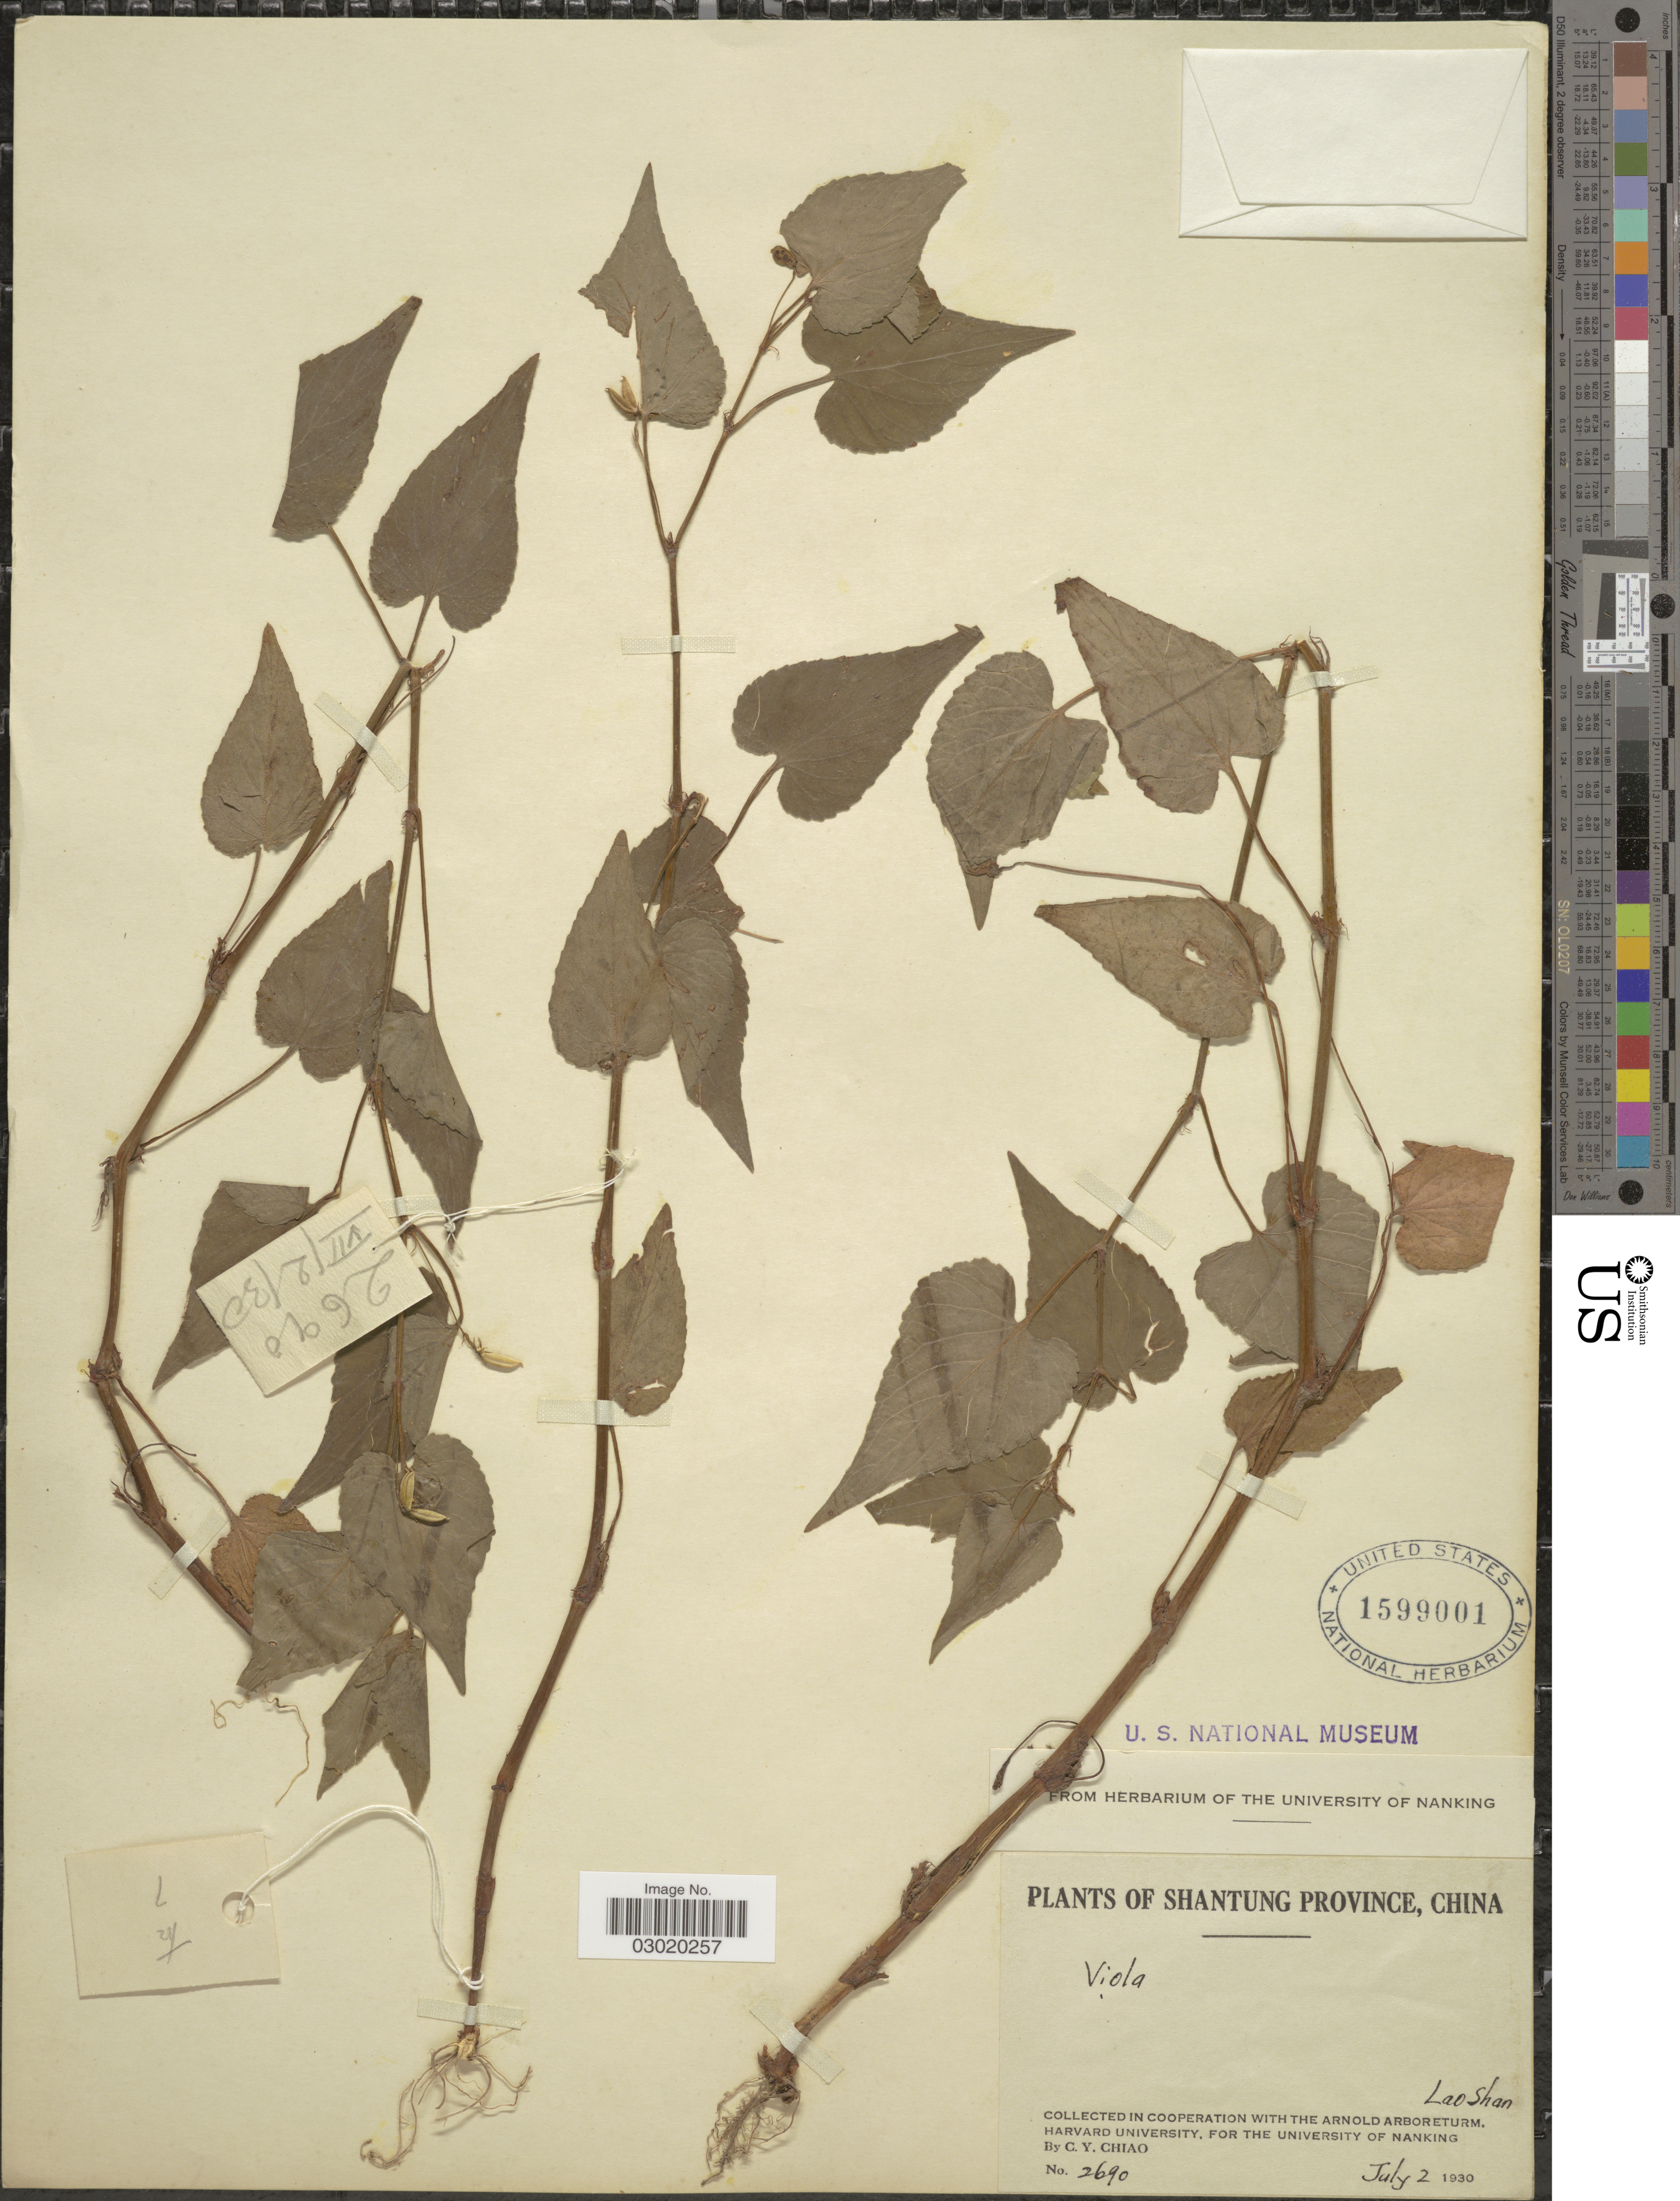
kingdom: Plantae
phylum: Tracheophyta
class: Magnoliopsida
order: Malpighiales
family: Violaceae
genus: Viola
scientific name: Viola sp.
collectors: C. Y. Chiao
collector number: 2690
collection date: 1930-07-02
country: China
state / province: Shandong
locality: Shantung Province, China, Lao Shan.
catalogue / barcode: US 1599001